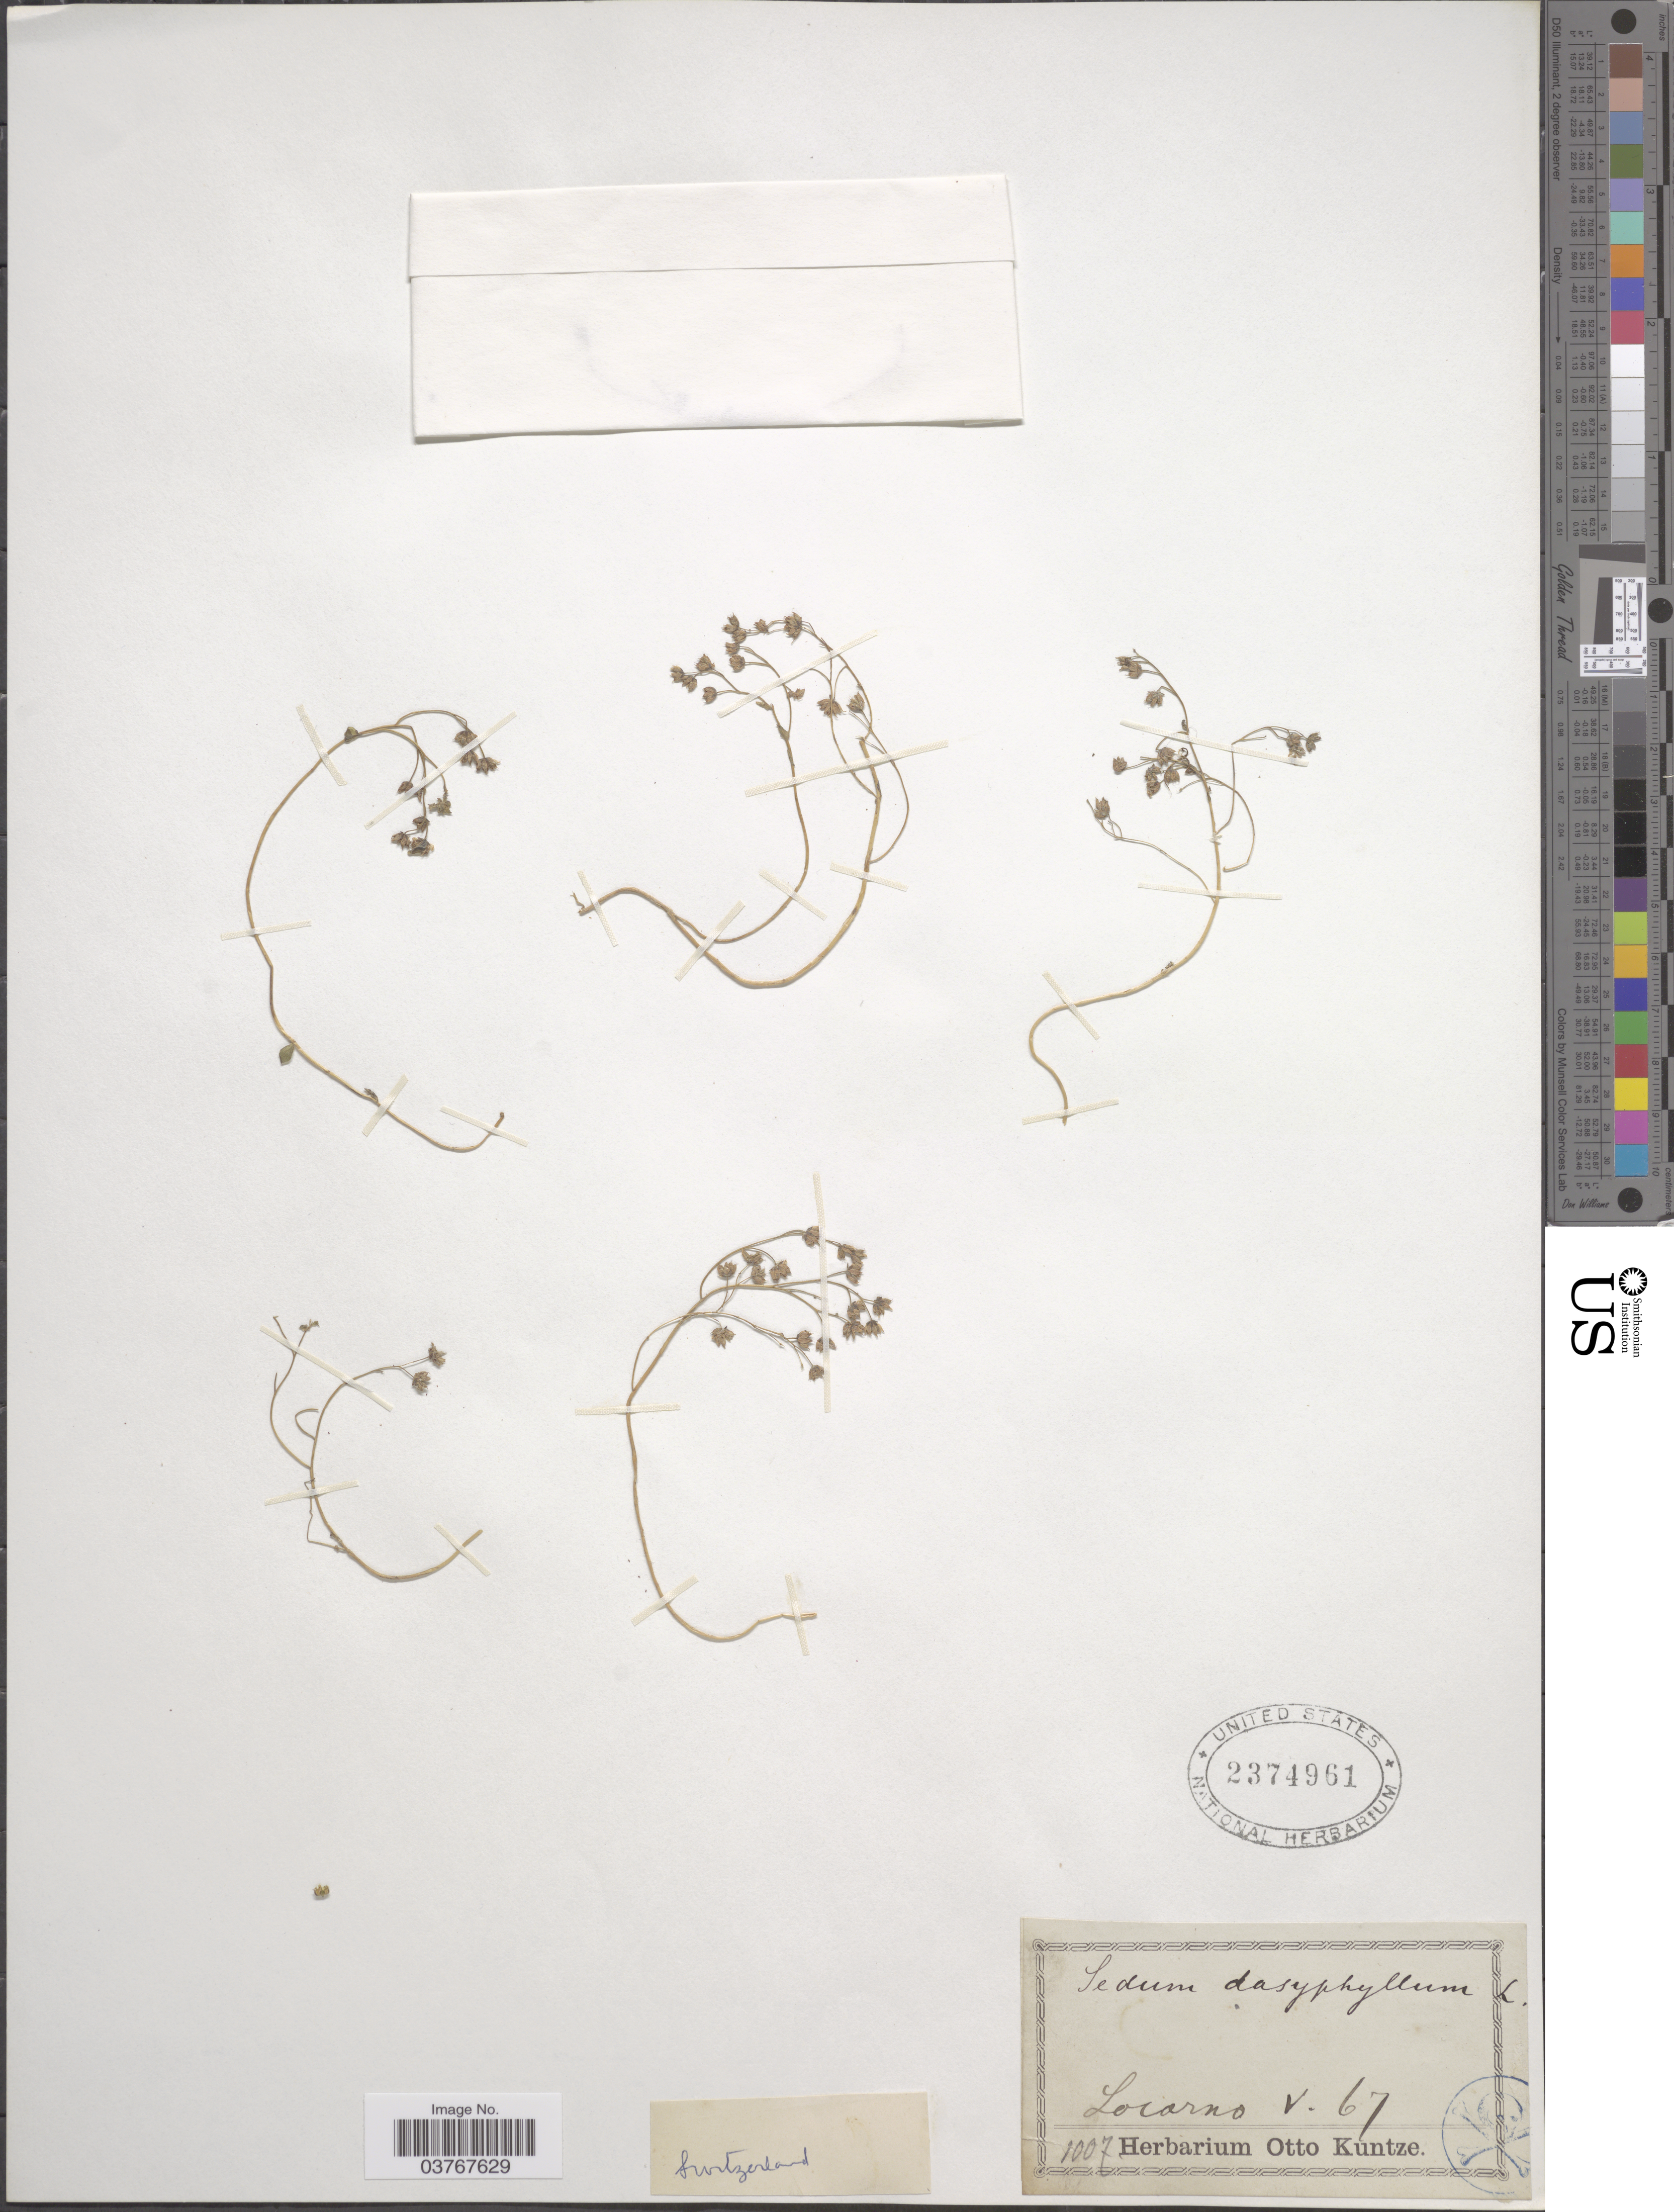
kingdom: Plantae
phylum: Tracheophyta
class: Magnoliopsida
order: Saxifragales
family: Crassulaceae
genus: Sedum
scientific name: Sedum dasyphyllum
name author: L.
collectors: ex herb. Otto Kuntze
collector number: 1007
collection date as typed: Transcribed d/m/y: /5/67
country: Switzerland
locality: Locarno.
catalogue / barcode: US 2374961